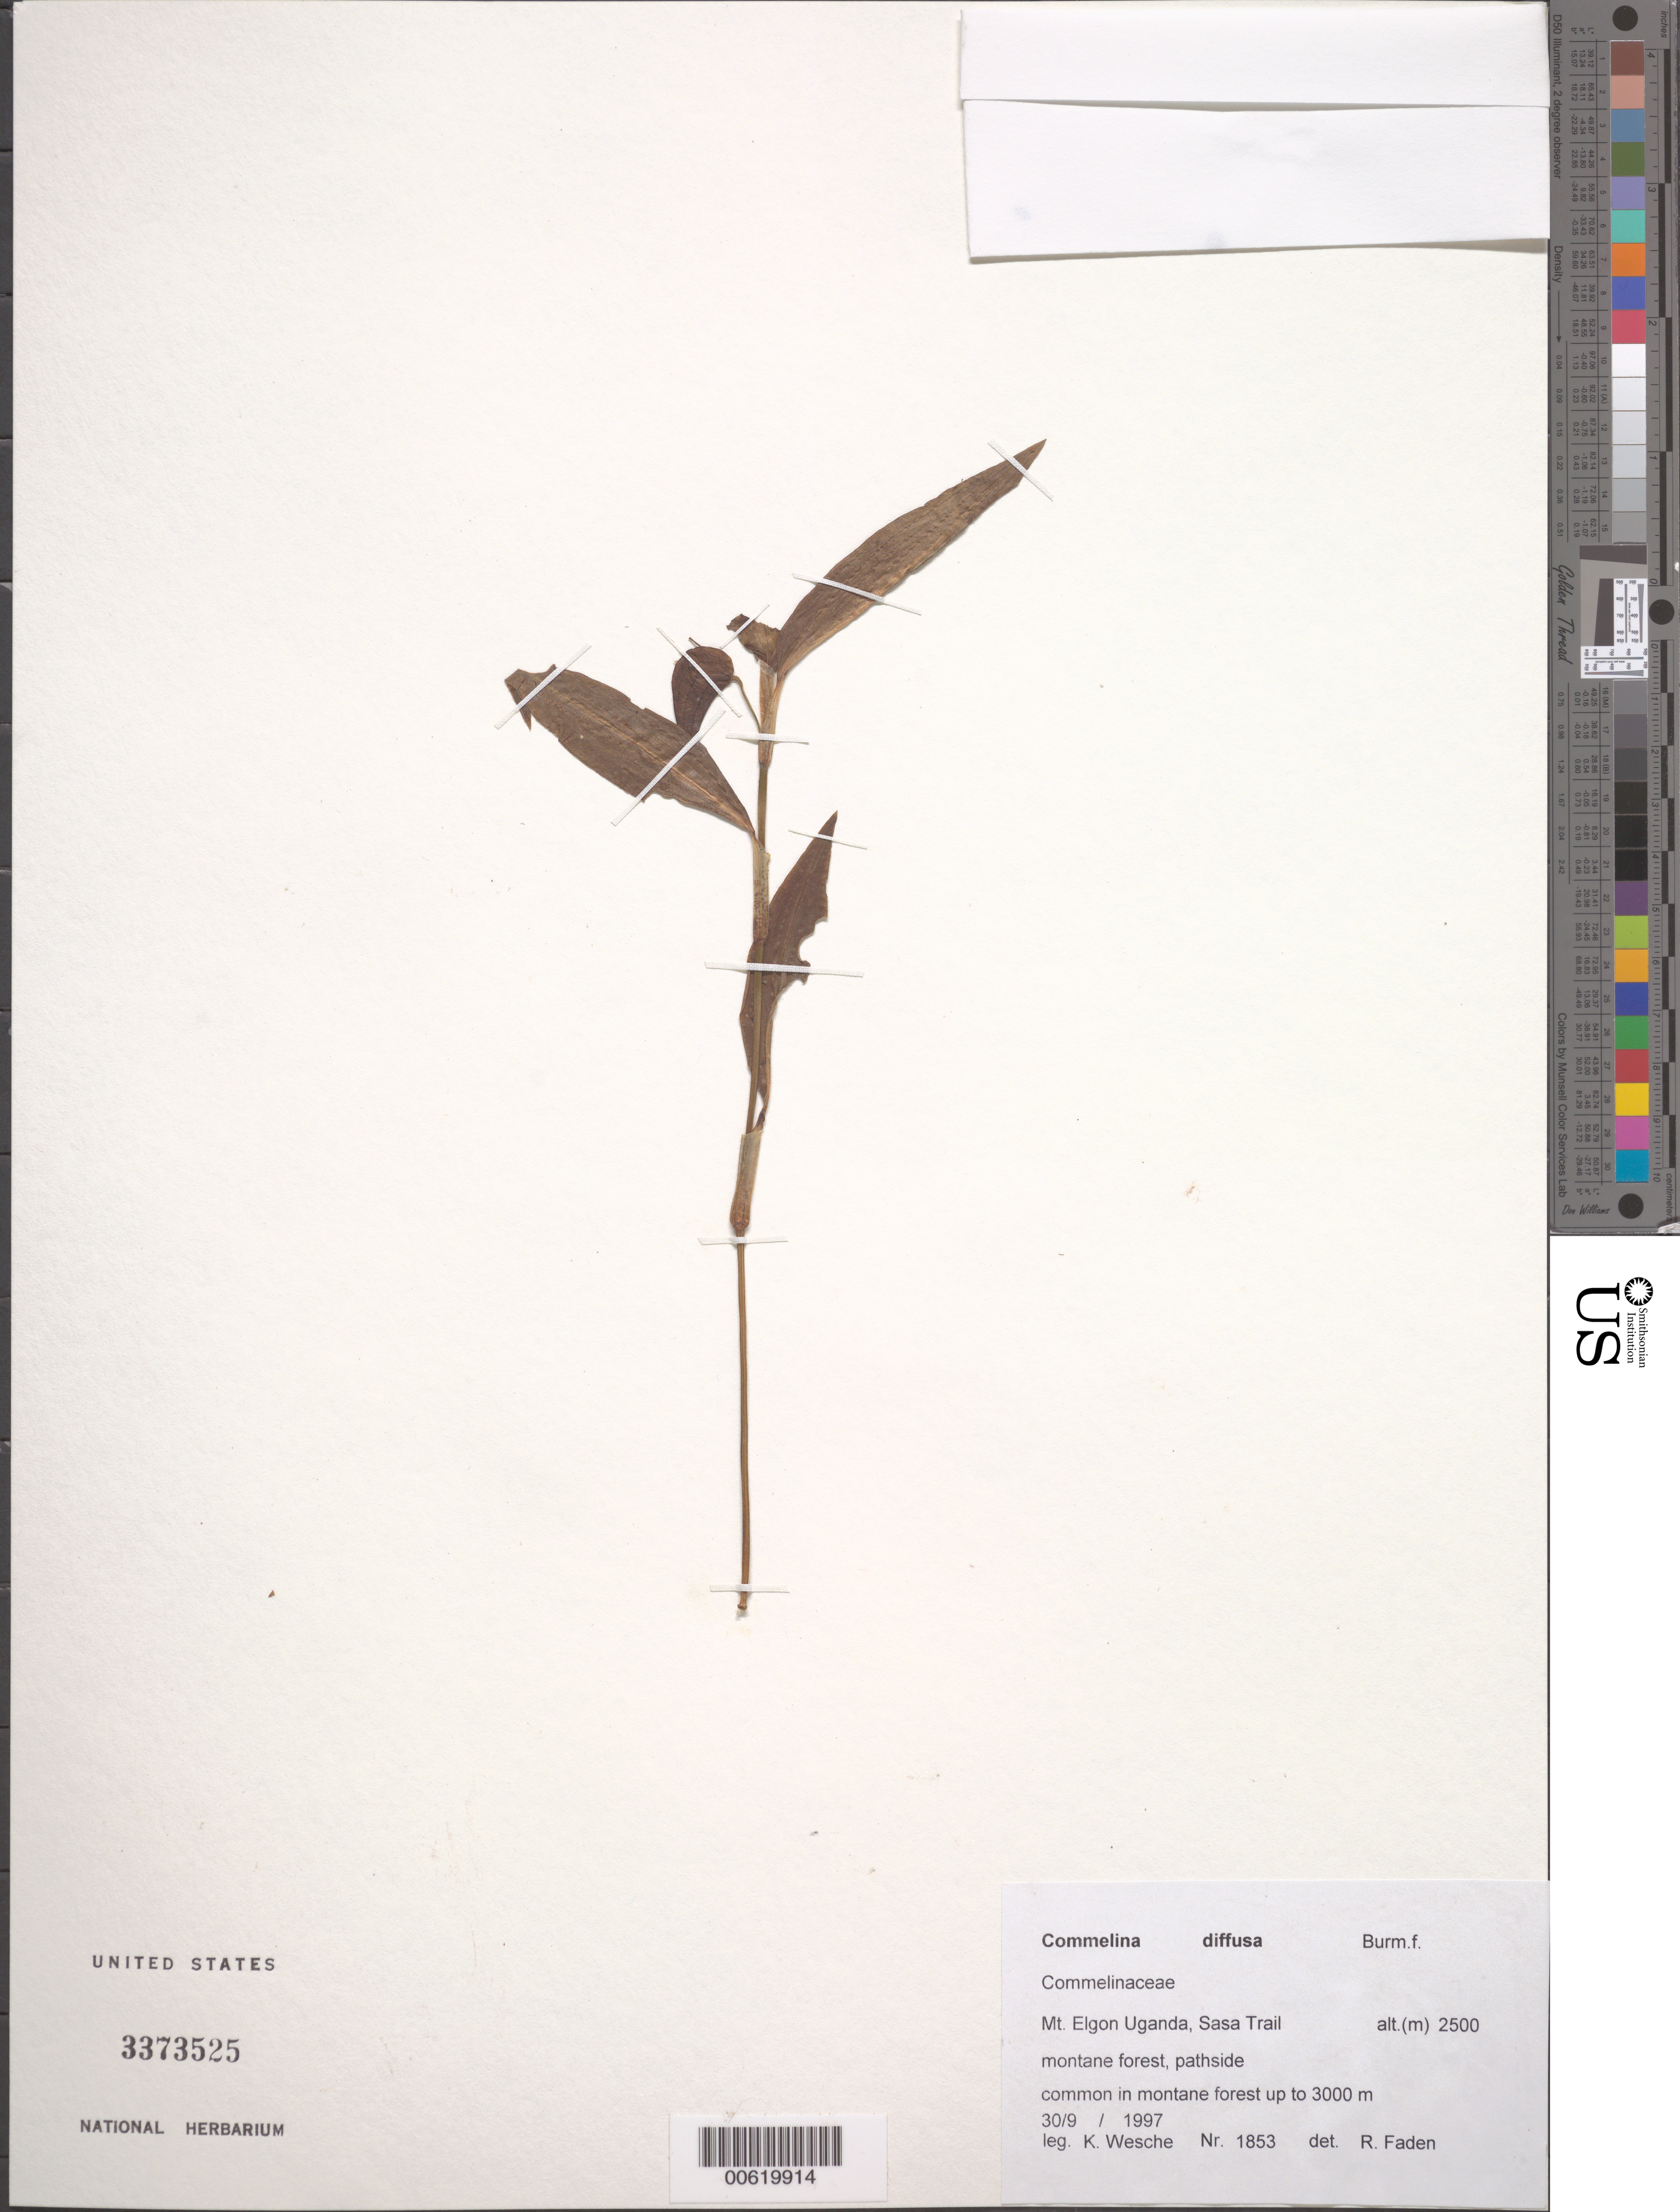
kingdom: Plantae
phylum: Tracheophyta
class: Liliopsida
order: Commelinales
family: Commelinaceae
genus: Commelina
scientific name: Commelina diffusa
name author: Burm. f.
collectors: K. Wesche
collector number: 1853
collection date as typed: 30 Sep 1997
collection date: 1997-09-30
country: Uganda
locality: Mt. elgon, uganda, sasa trail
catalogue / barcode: US 3373525